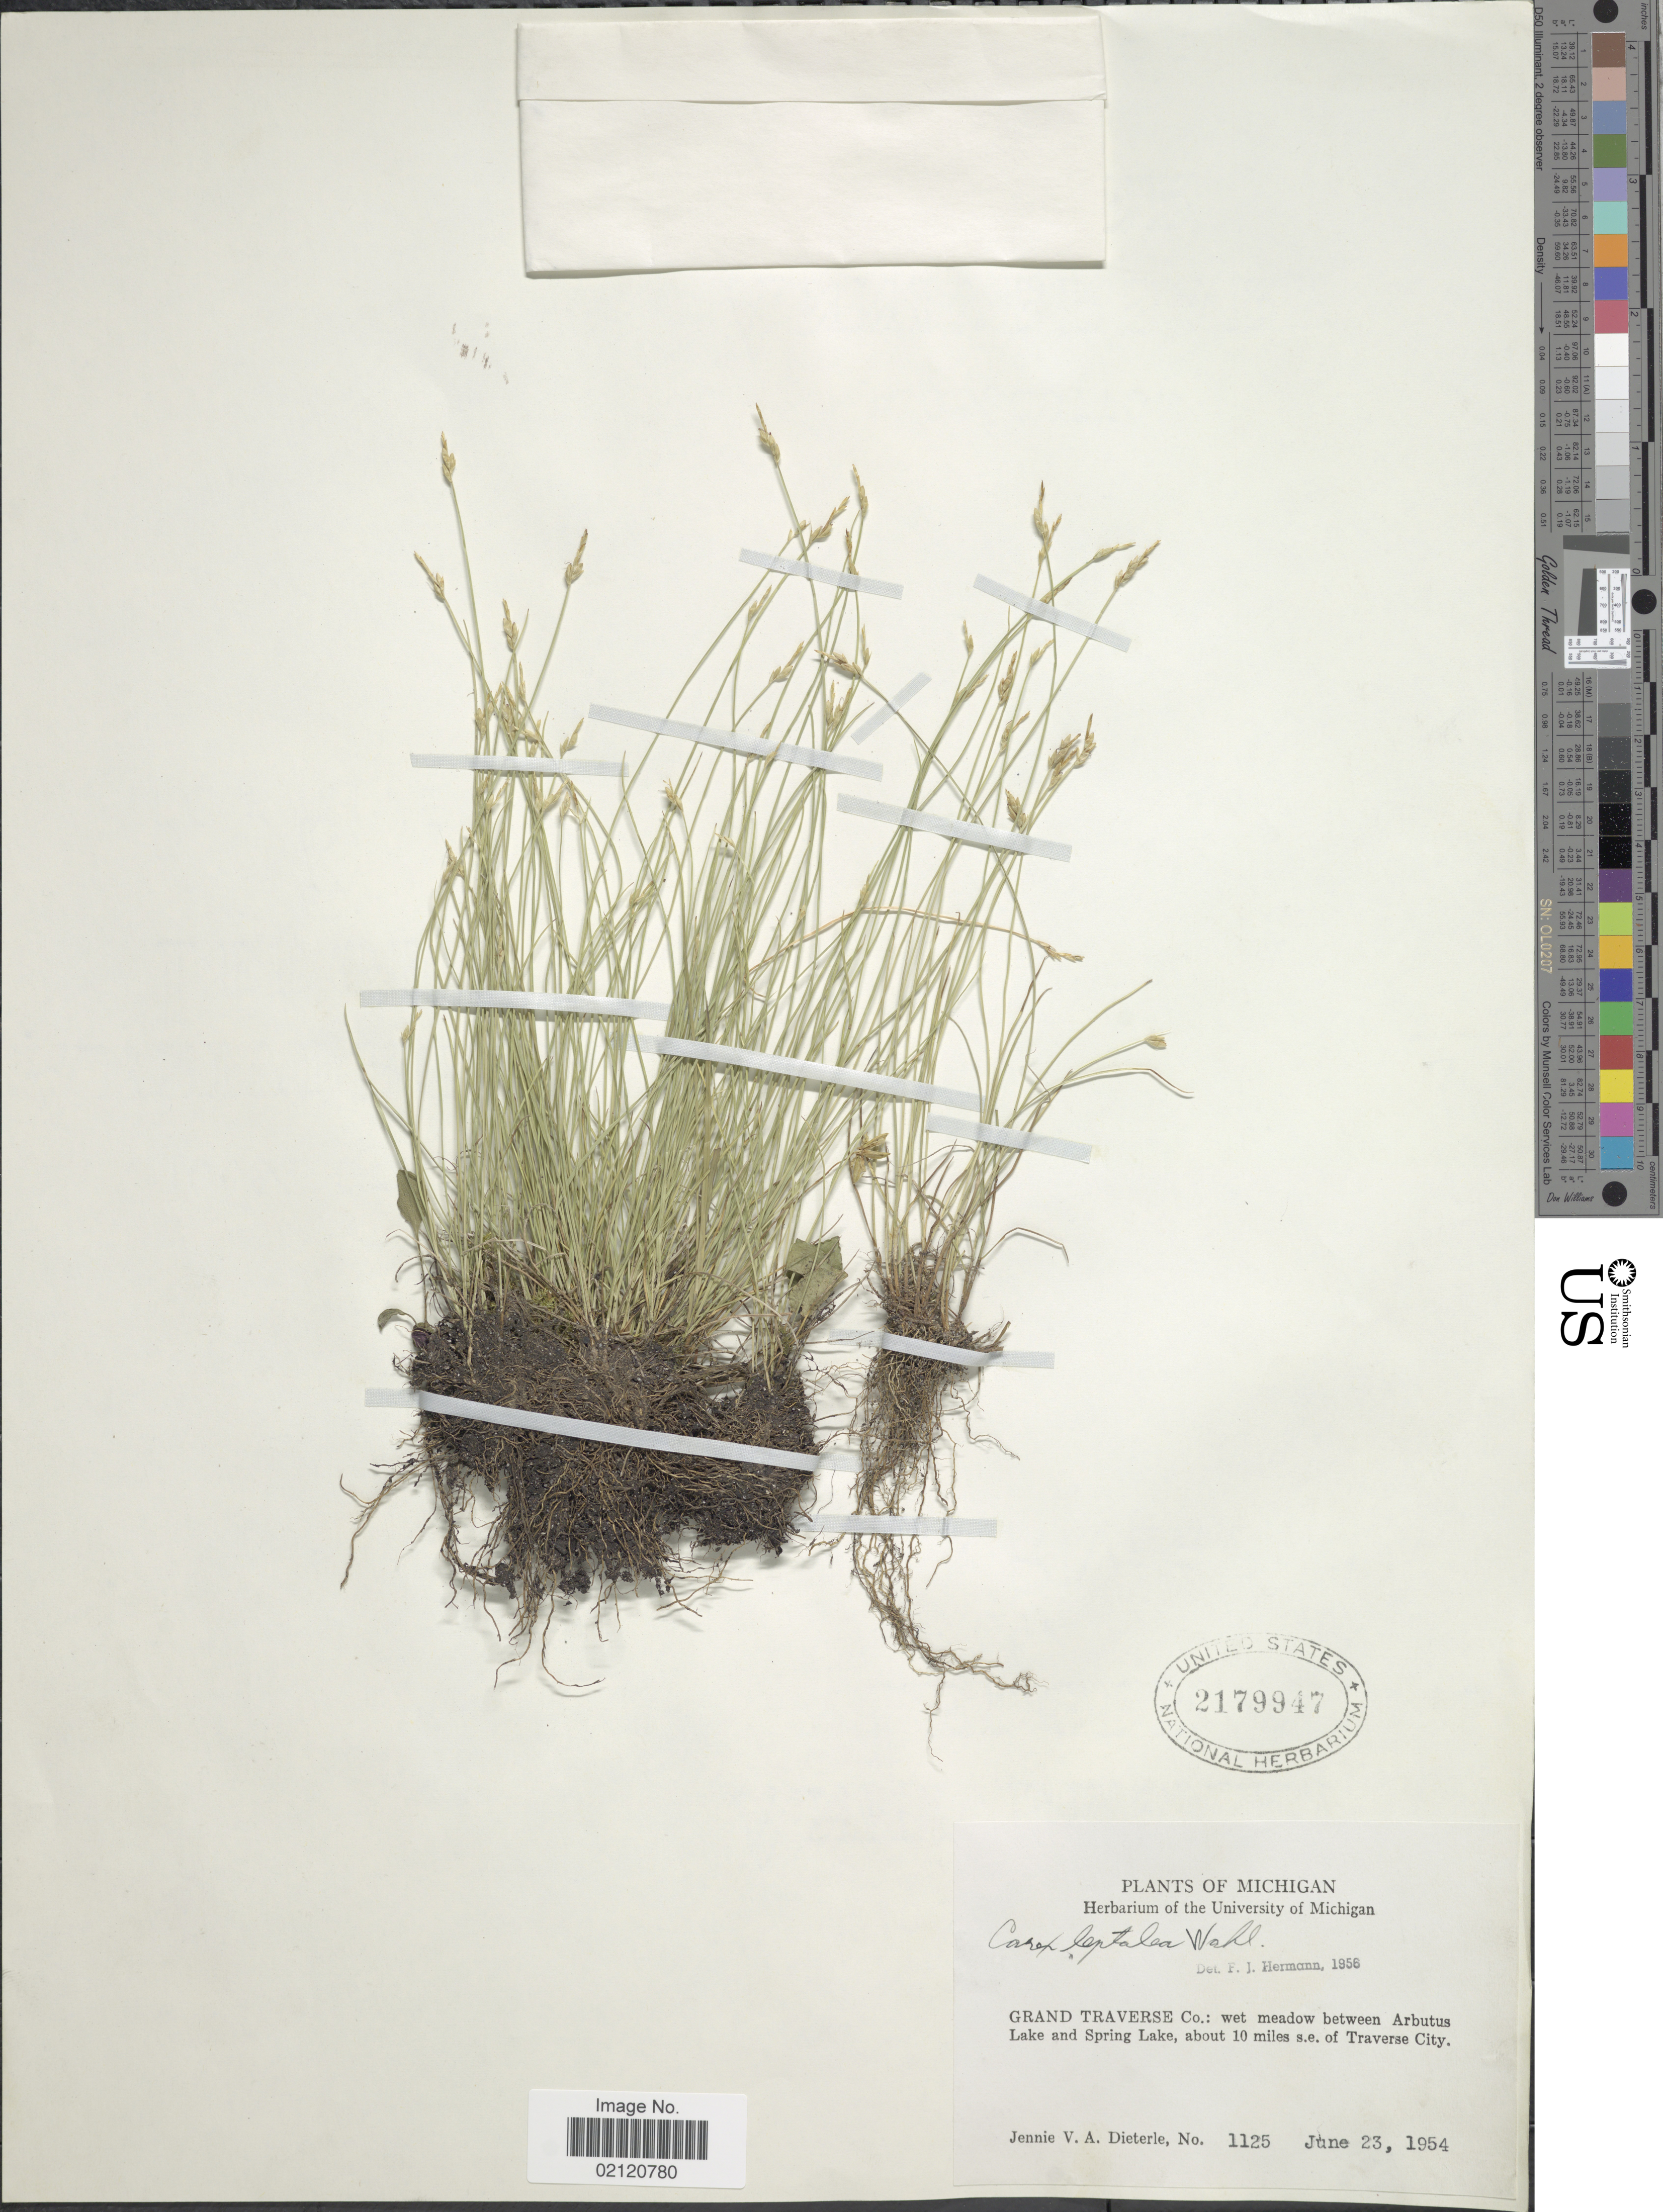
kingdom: Plantae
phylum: Tracheophyta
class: Liliopsida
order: Poales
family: Cyperaceae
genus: Carex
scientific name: Carex leptalea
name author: Wahlenb.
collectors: J. Dieterle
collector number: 1125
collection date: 1954-06-23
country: United States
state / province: Michigan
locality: Grand Traverse Co.: wet meadow between Arbutus Lake and Spring Lake, about 10 miles s.e. of Traverse City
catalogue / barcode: US 2179947